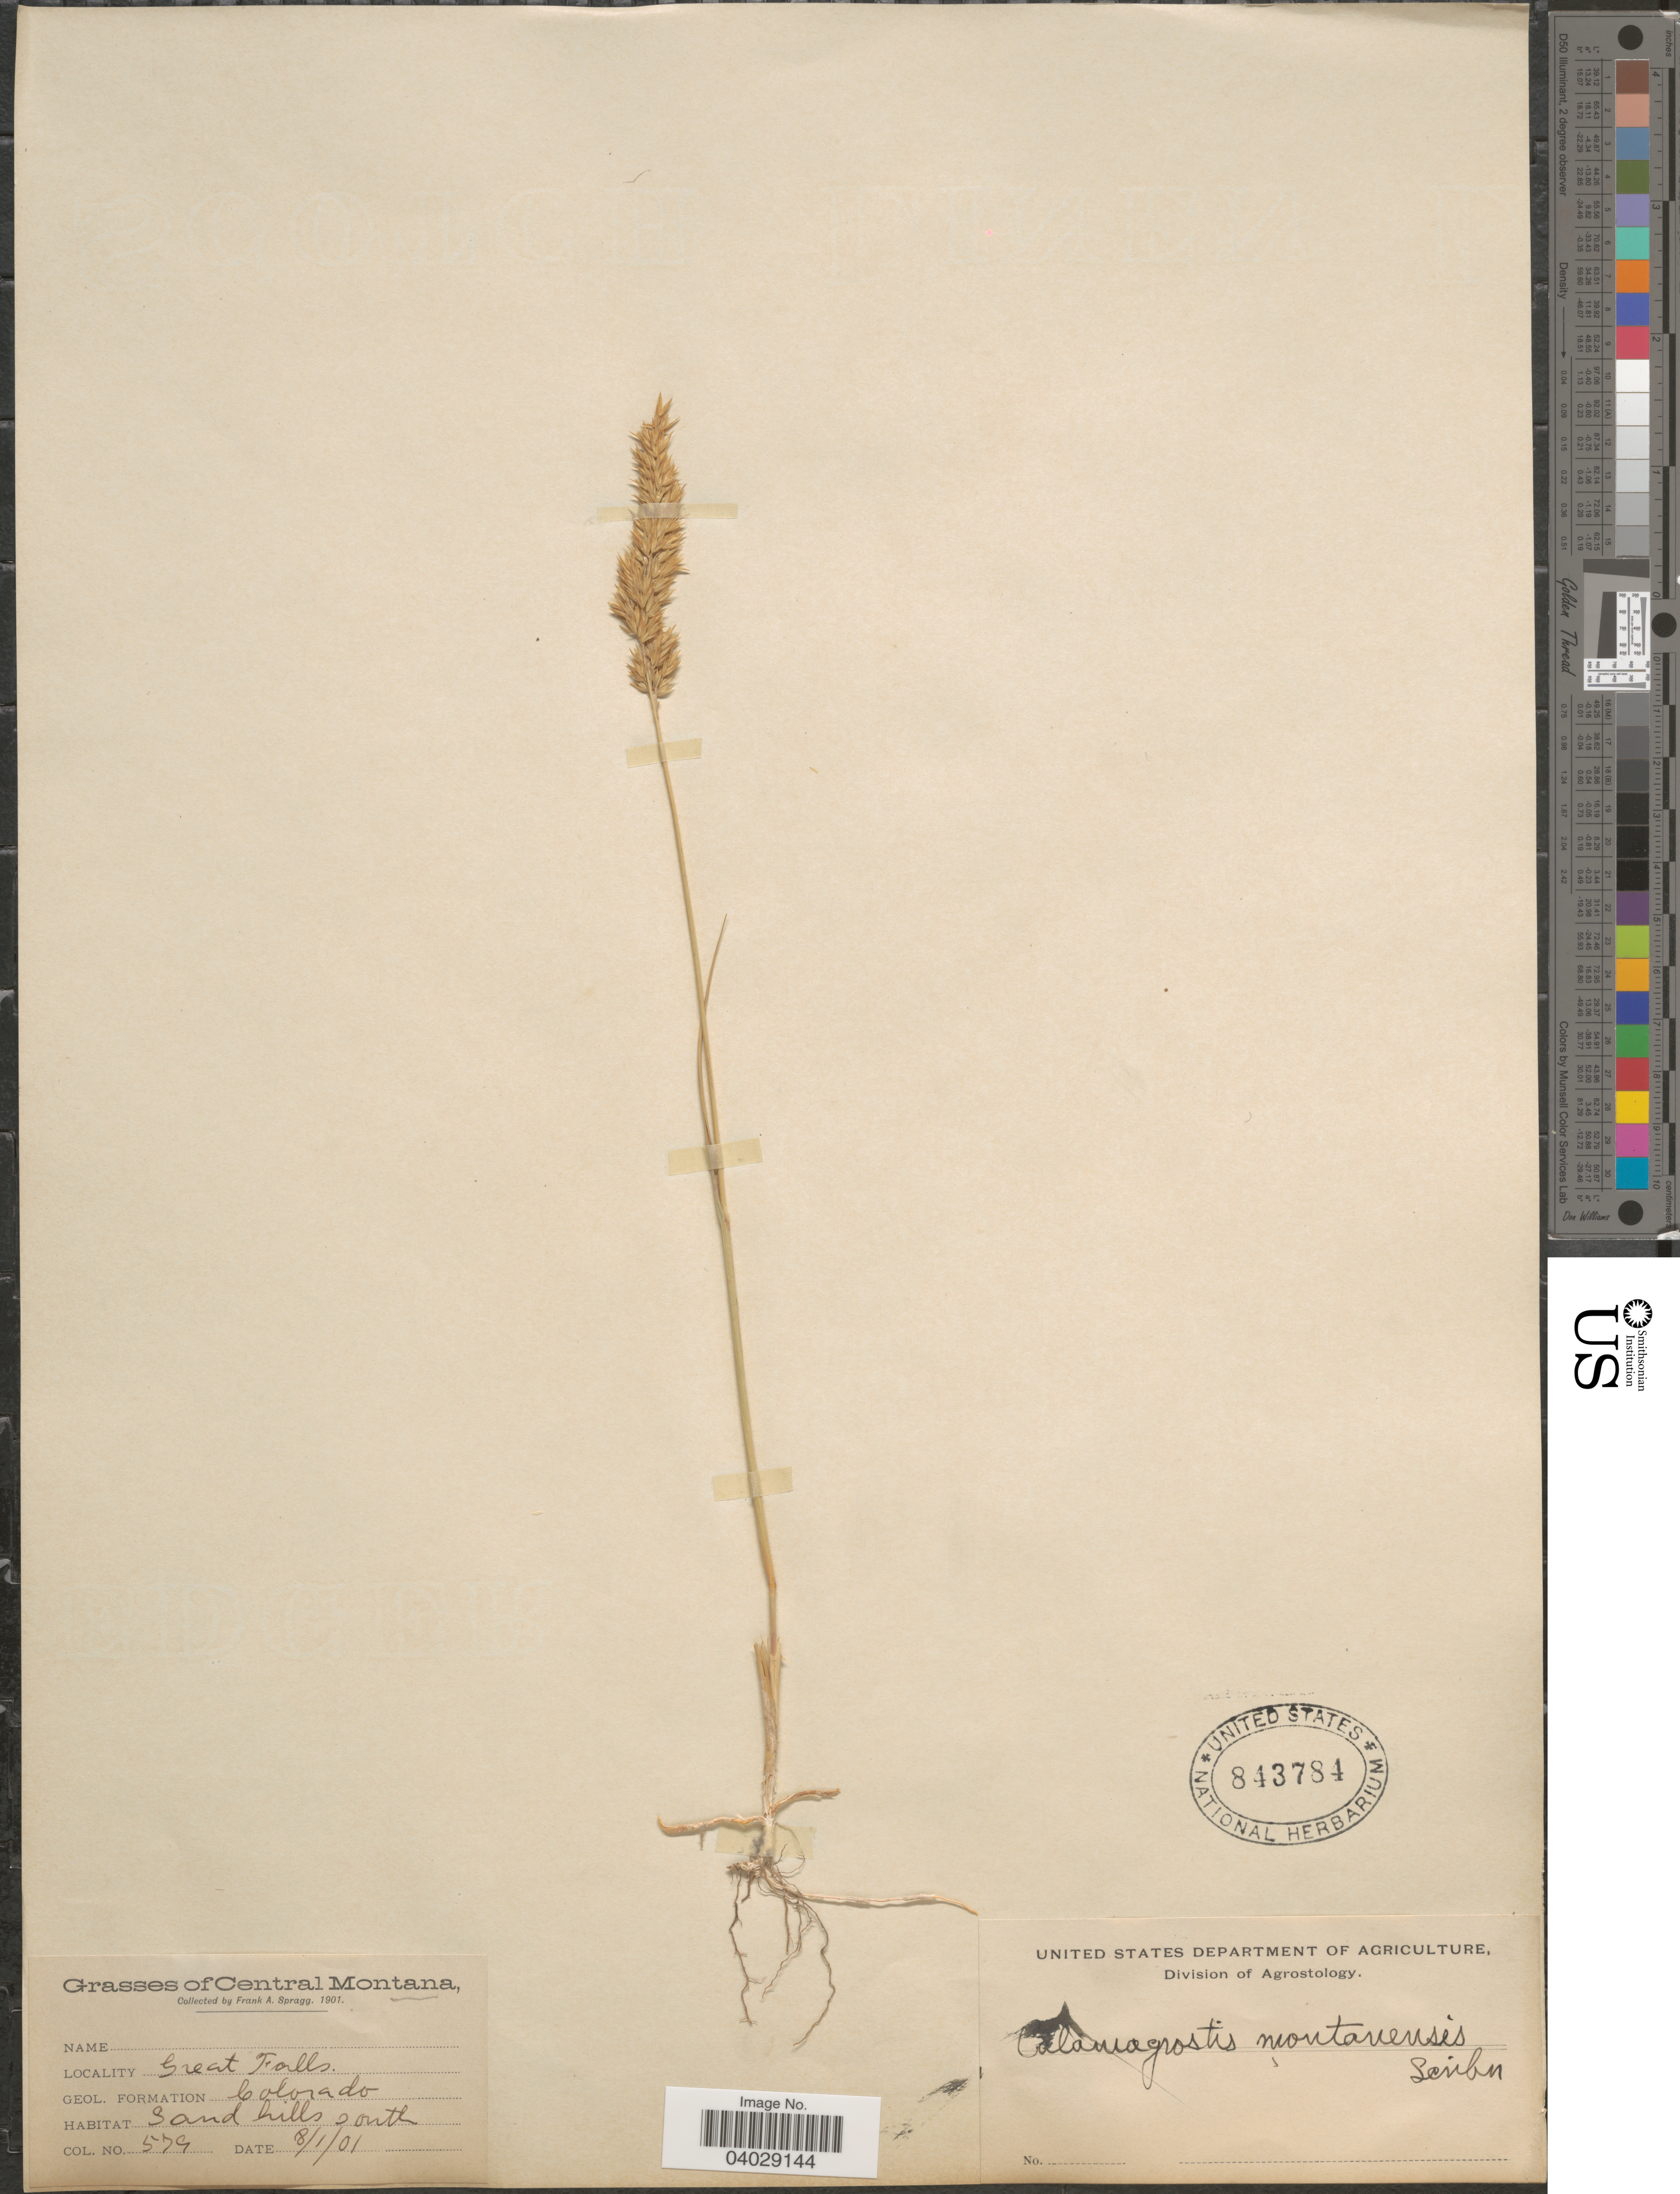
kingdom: Plantae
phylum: Tracheophyta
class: Liliopsida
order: Poales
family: Poaceae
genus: Calamagrostis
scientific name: Calamagrostis montanensis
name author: Scribn. ex Vasey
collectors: F. Spragg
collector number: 579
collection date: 1901-08-01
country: United States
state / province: Montana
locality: Central Montana. Great Falls. Geol. Formation Colorado. Sandy hills south.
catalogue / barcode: US 843784